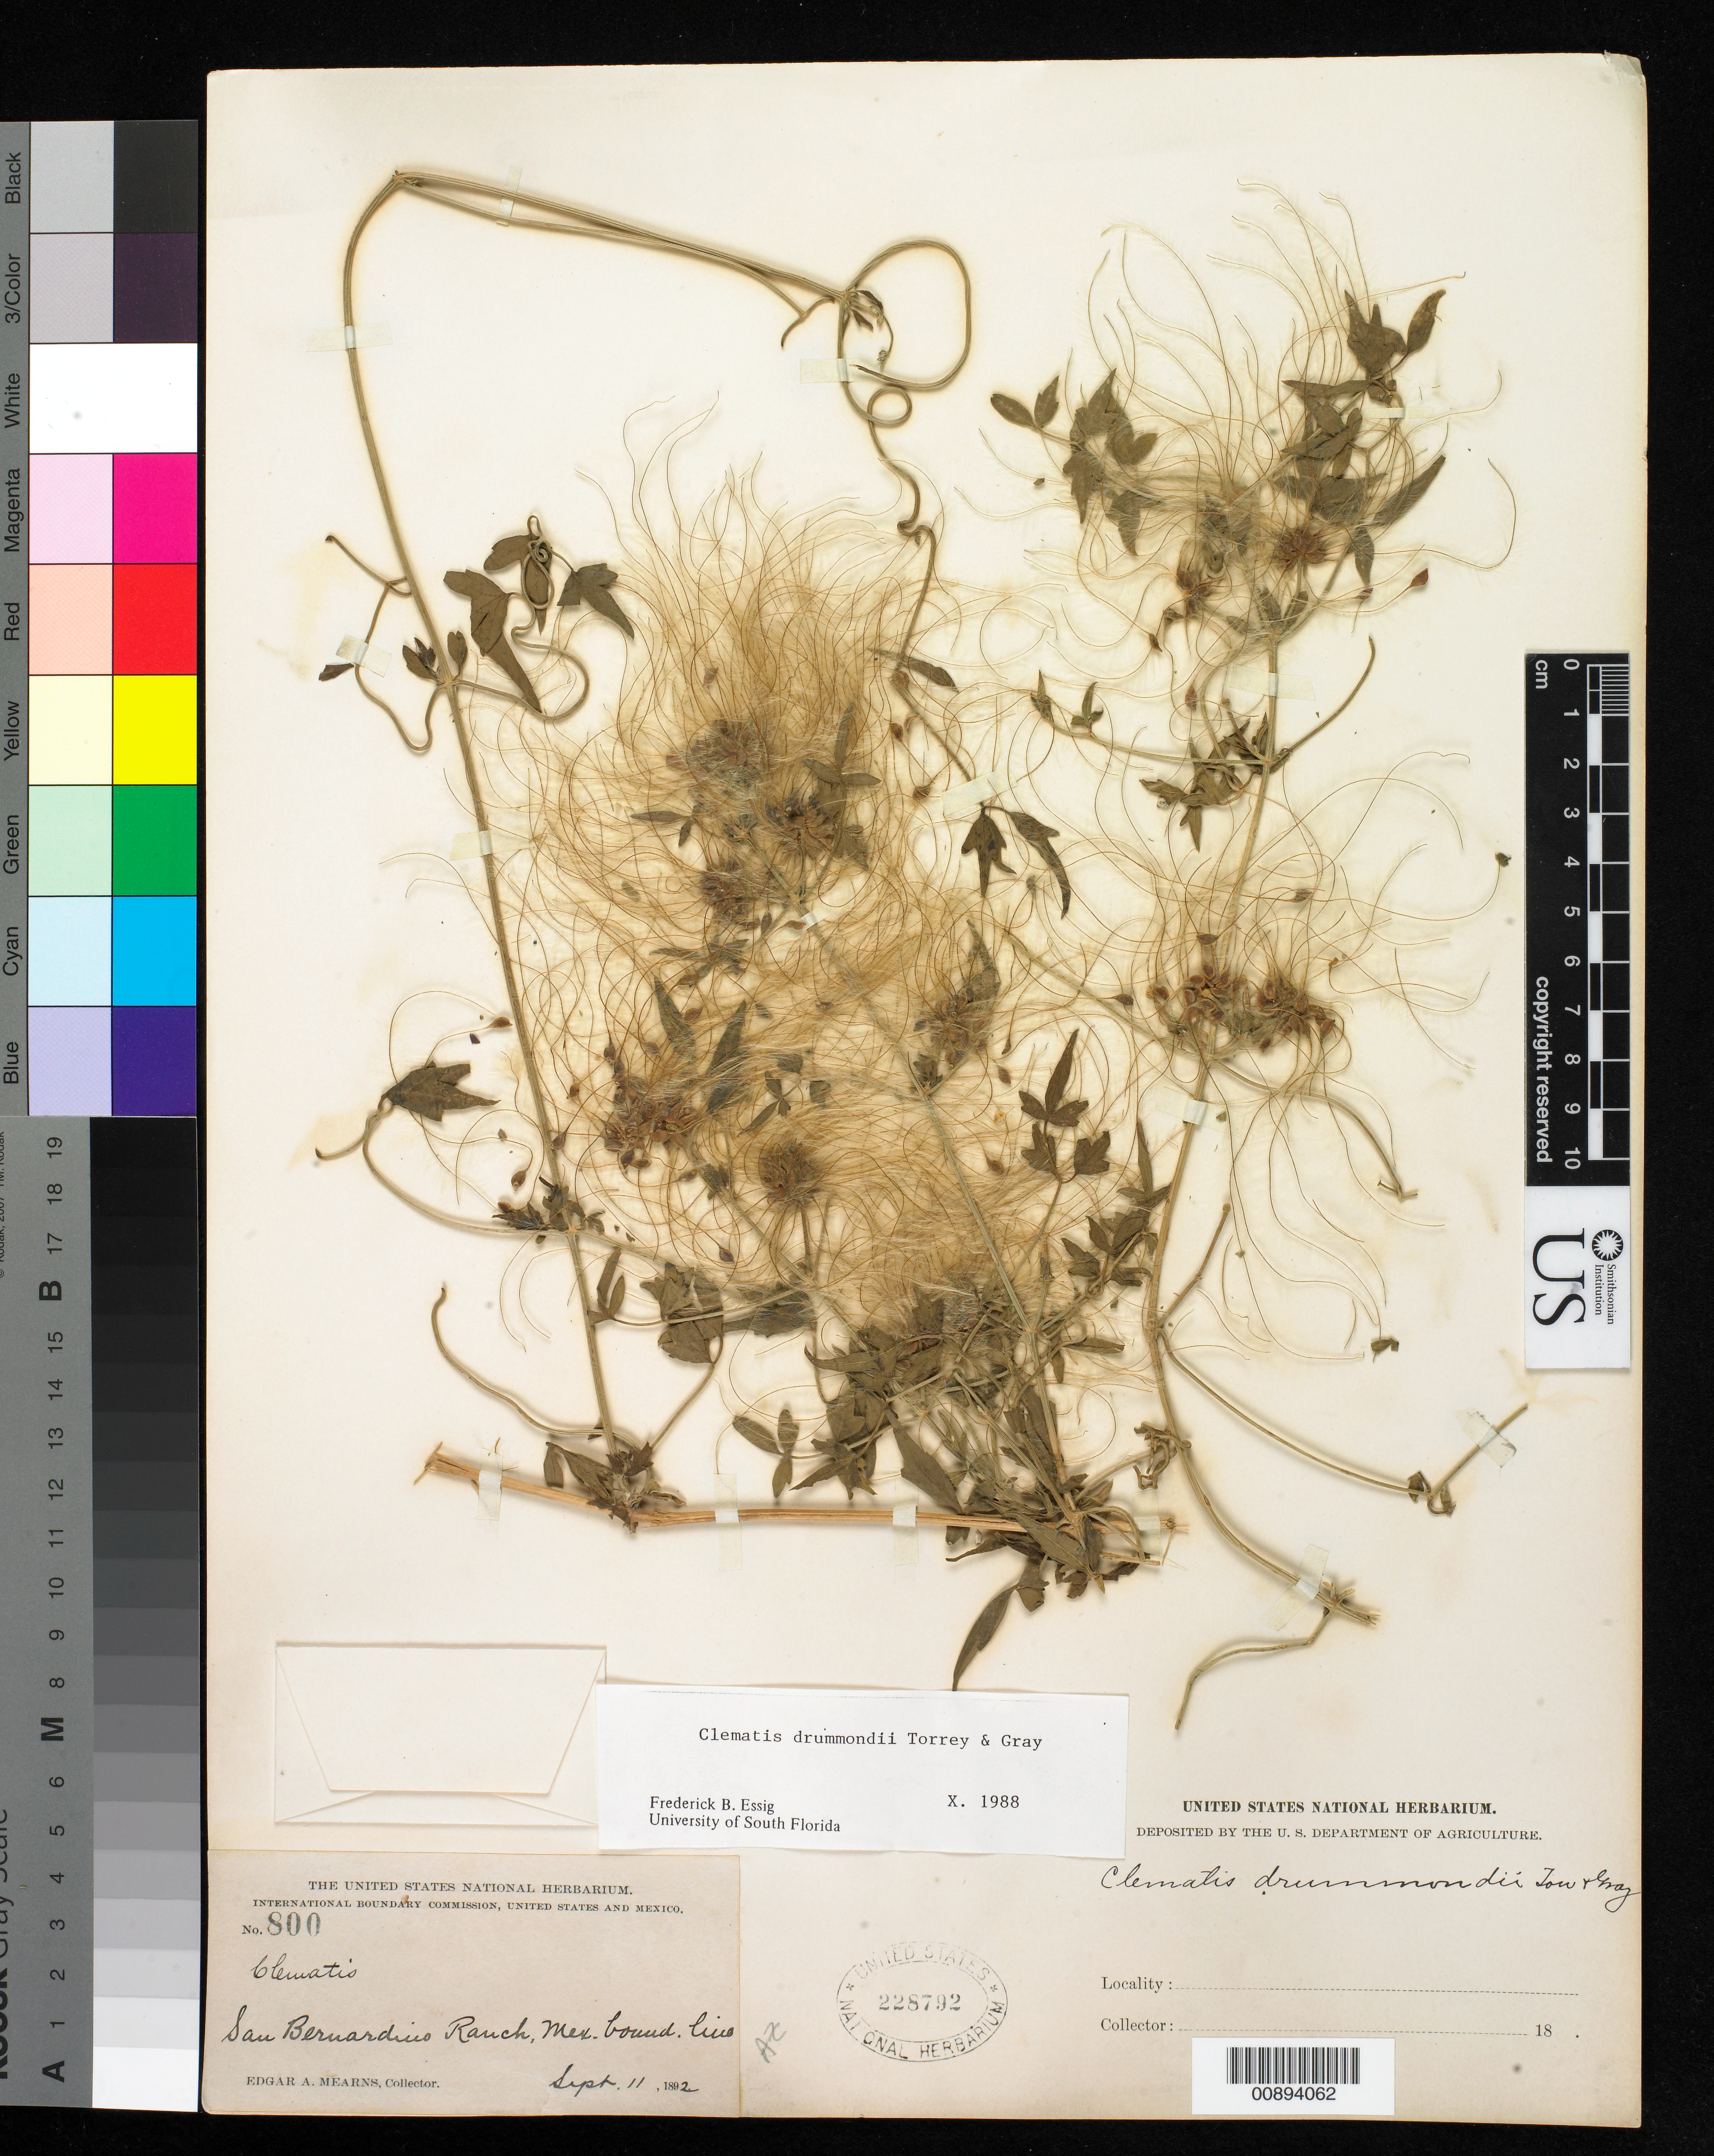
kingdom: Plantae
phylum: Tracheophyta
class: Magnoliopsida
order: Ranunculales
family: Ranunculaceae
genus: Clematis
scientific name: Clematis drummondii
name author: Torr. & A. Gray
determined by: Essig, Frederick B.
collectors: E. A. Mearns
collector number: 800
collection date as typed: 11 Sep 1892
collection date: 1892-09-11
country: United States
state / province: Arizona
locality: San Bernardino Ranch, Mexican Boundary Line.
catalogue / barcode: US 228792